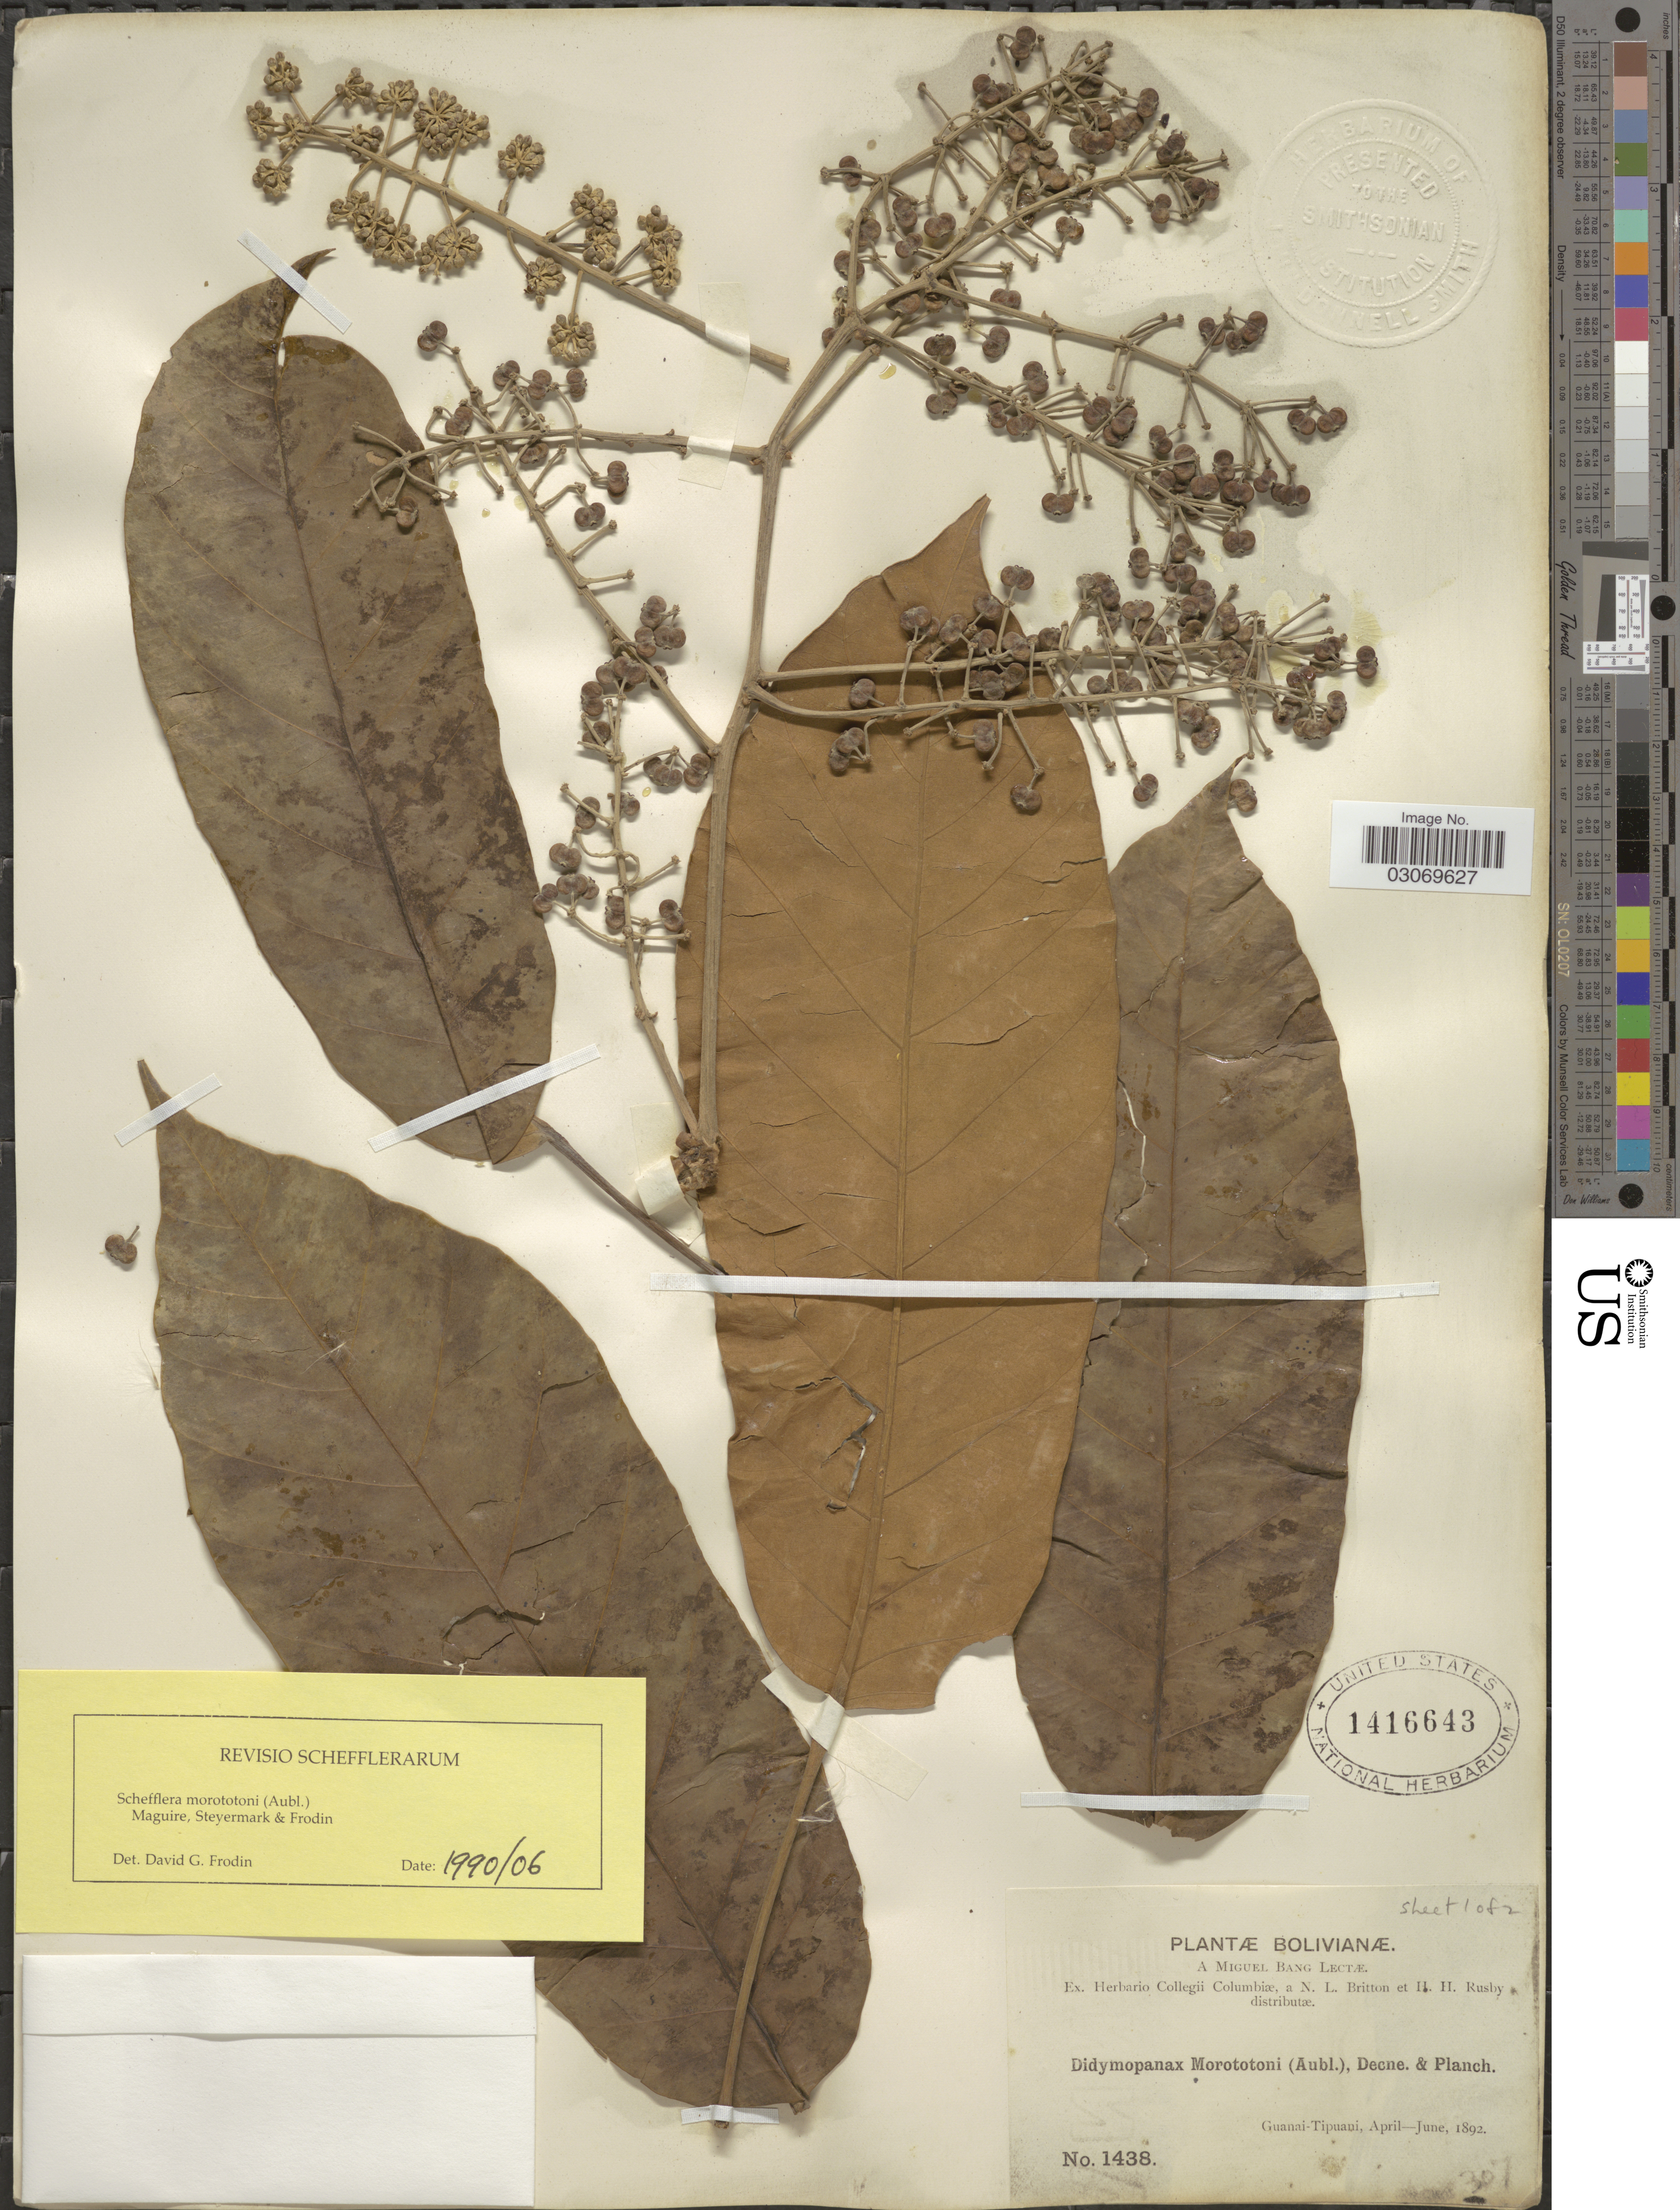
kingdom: Plantae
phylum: Tracheophyta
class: Magnoliopsida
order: Apiales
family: Araliaceae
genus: Schefflera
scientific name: Schefflera morototoni (Aubl.) Maguire, Steyerm. & Frodin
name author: (Aubl.) Maguire et al.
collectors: M. Bang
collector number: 1438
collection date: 1892-04/1892-06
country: Bolivia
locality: Guanai-Tipuani.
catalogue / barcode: US 1416643